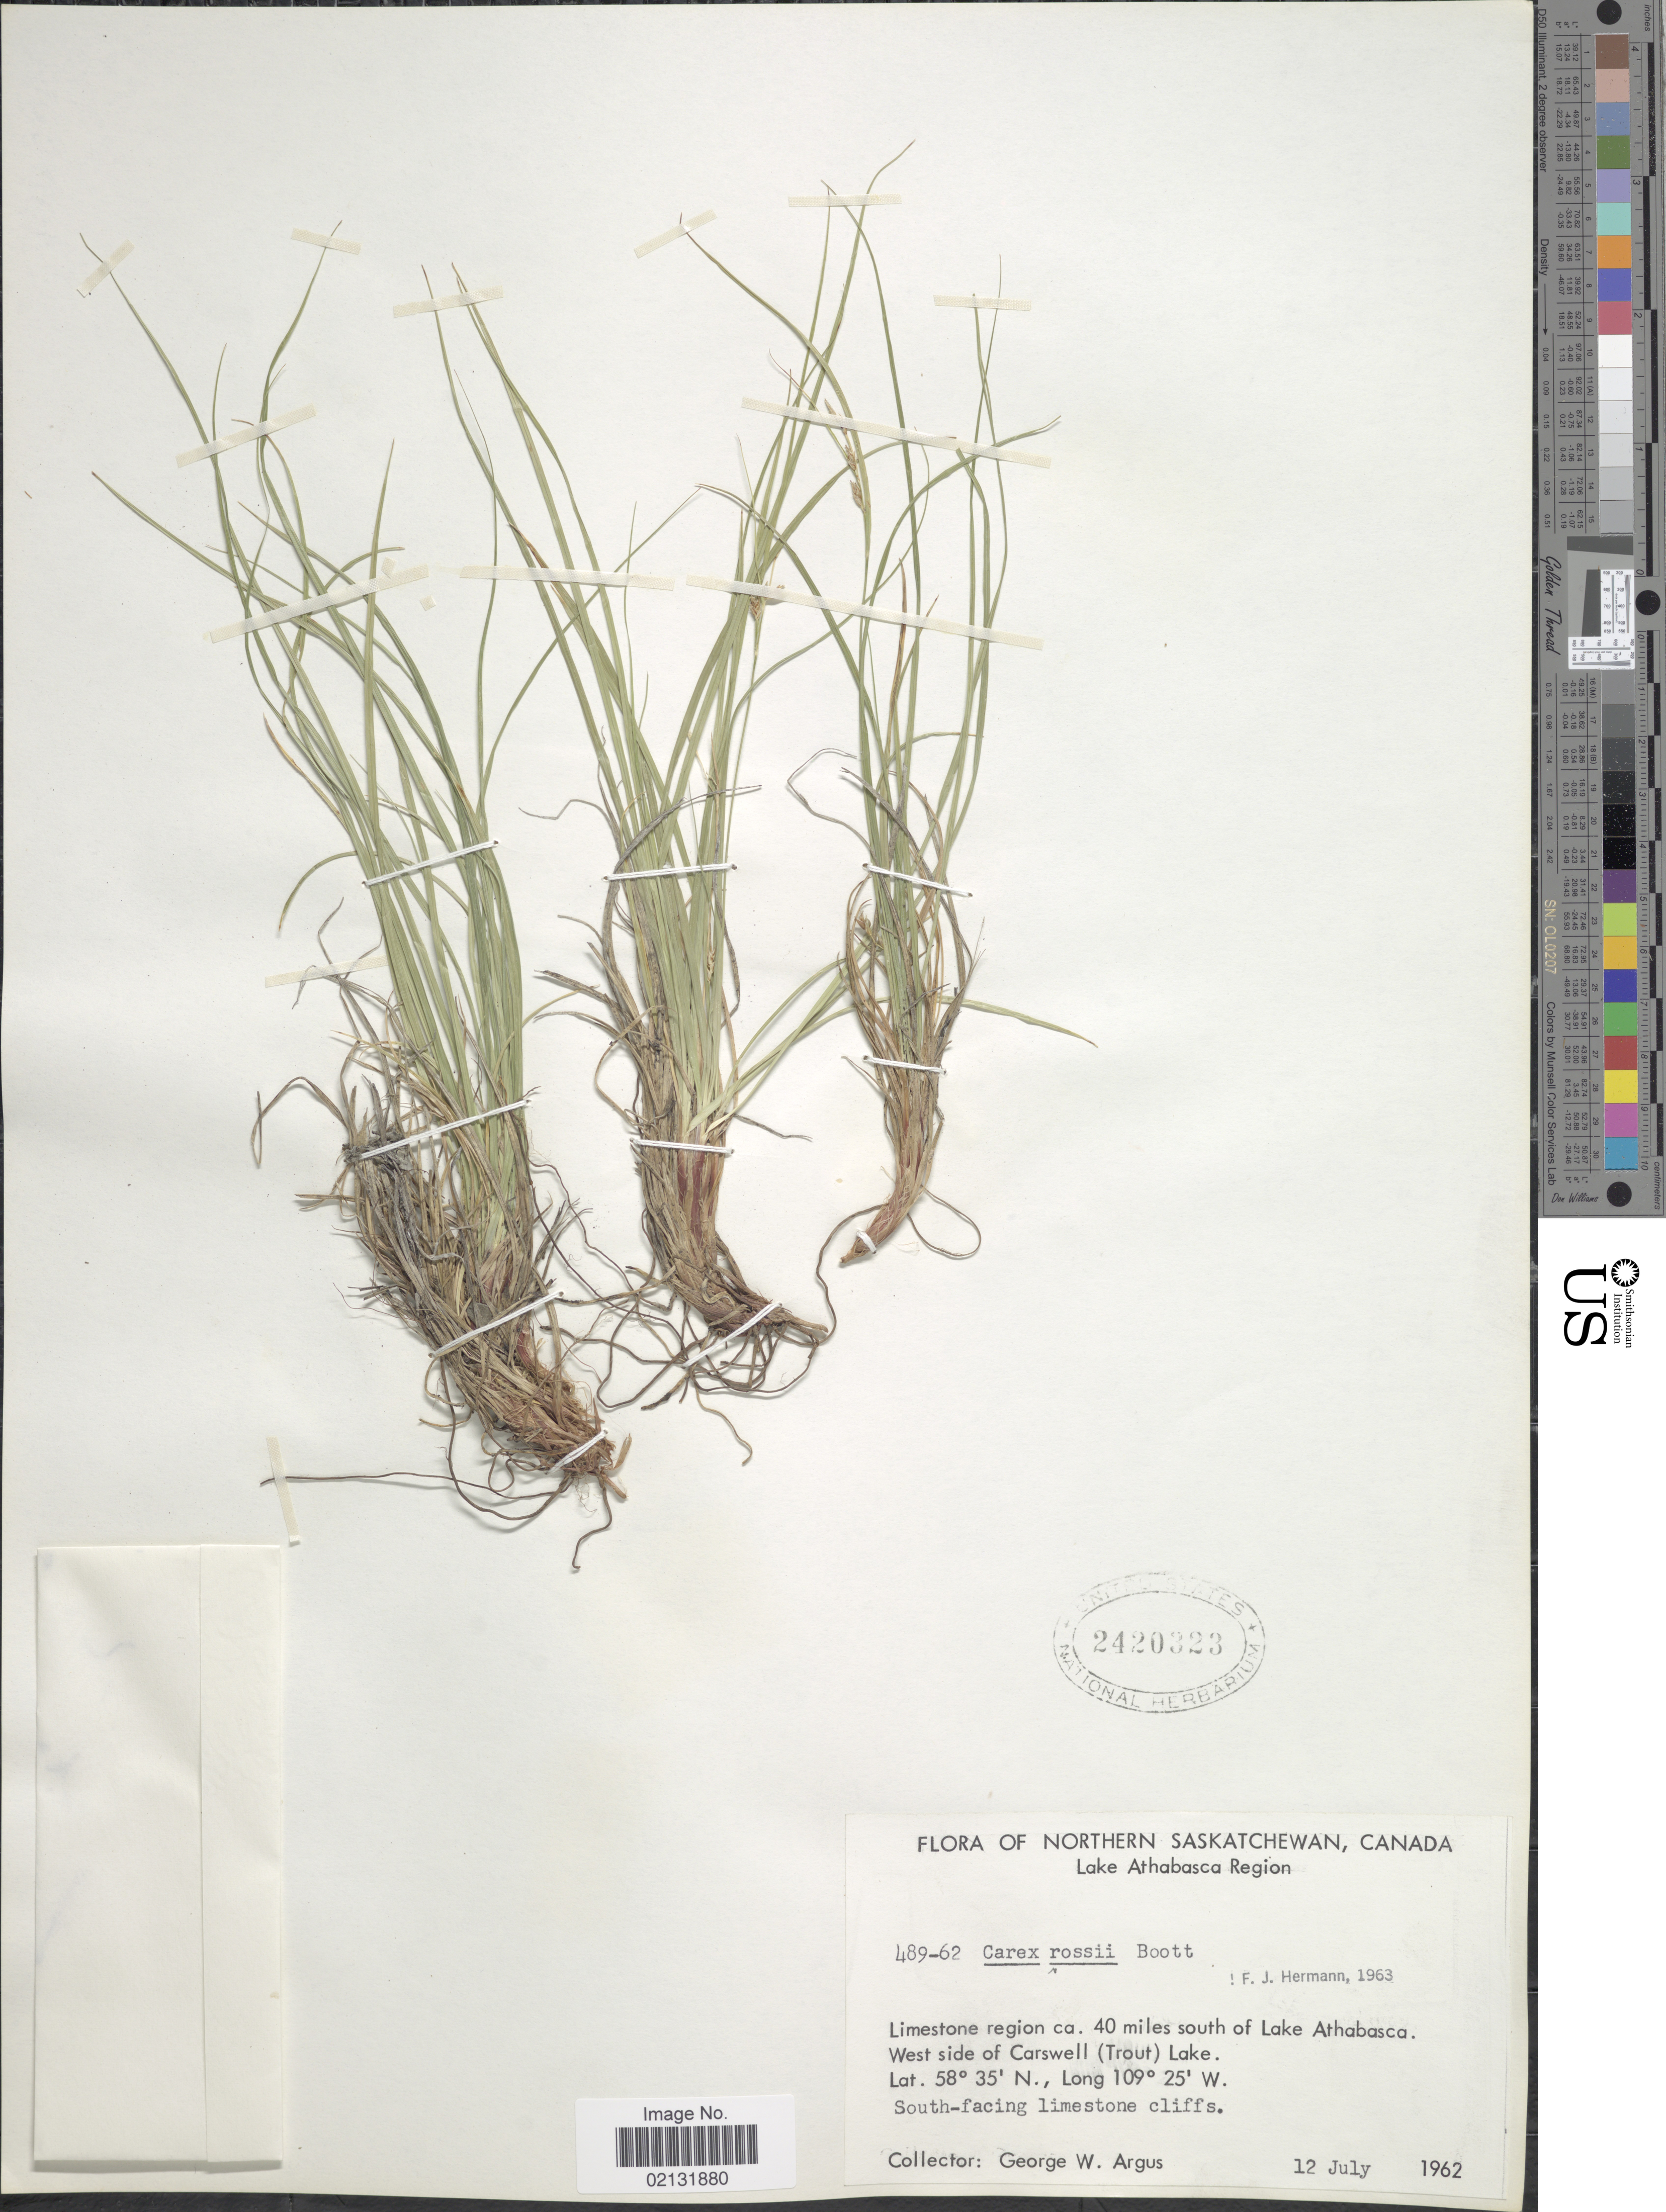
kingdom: Plantae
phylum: Tracheophyta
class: Liliopsida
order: Poales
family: Cyperaceae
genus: Carex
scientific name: Carex rossii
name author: Boott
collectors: G. W. Argus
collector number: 489-62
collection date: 1962-07-12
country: Canada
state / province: Saskatchewan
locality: Northern Saskatchewan, Lake Athabasca Region. Limestone region ca. 40 miles south of Lake Athabasca, West side of Carswell (Trout) Lake. South-facing limestone cliffs.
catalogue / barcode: US 2420323